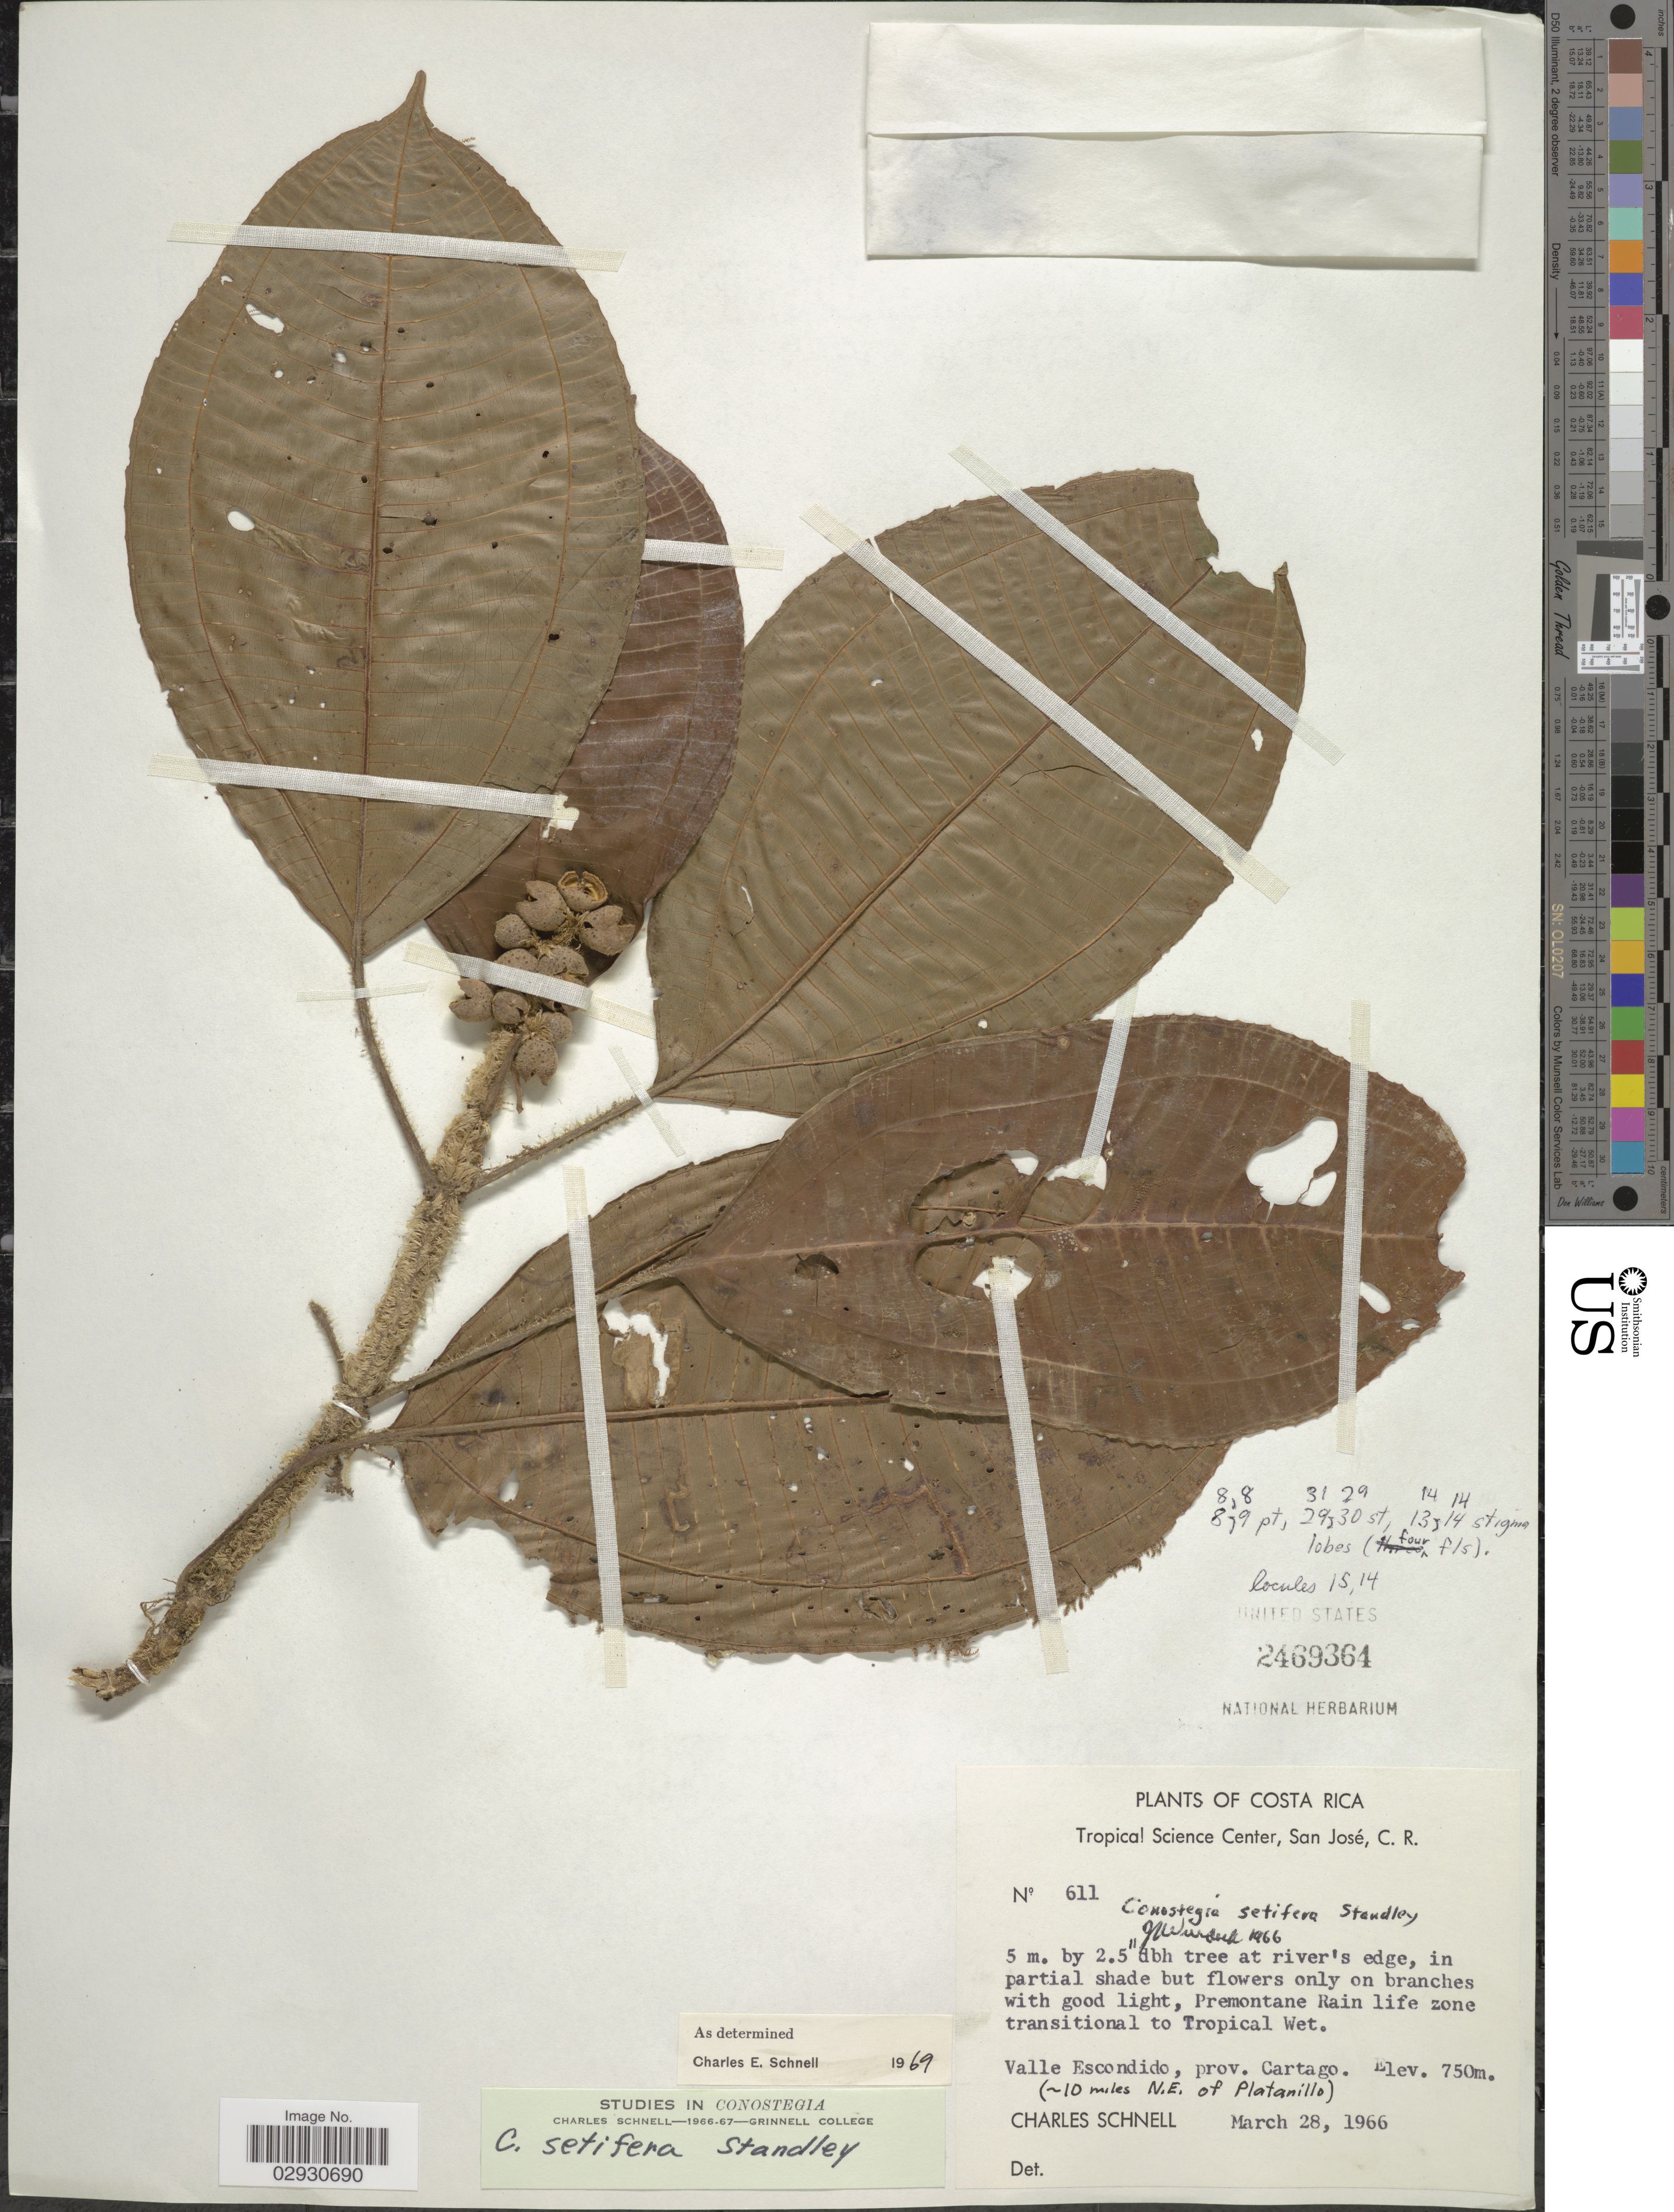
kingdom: Plantae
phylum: Tracheophyta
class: Magnoliopsida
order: Myrtales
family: Melastomataceae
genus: Conostegia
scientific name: Conostegia setifera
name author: Standl.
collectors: C. Schnell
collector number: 611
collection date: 1966-03-28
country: Costa Rica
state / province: Cartago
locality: Premontane Rain life zone trasitional to Tropical Wet. Valle Escondido, prov. Cartago. (~10 miles N. E. of Platanillo).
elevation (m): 750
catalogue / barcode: US 2469364